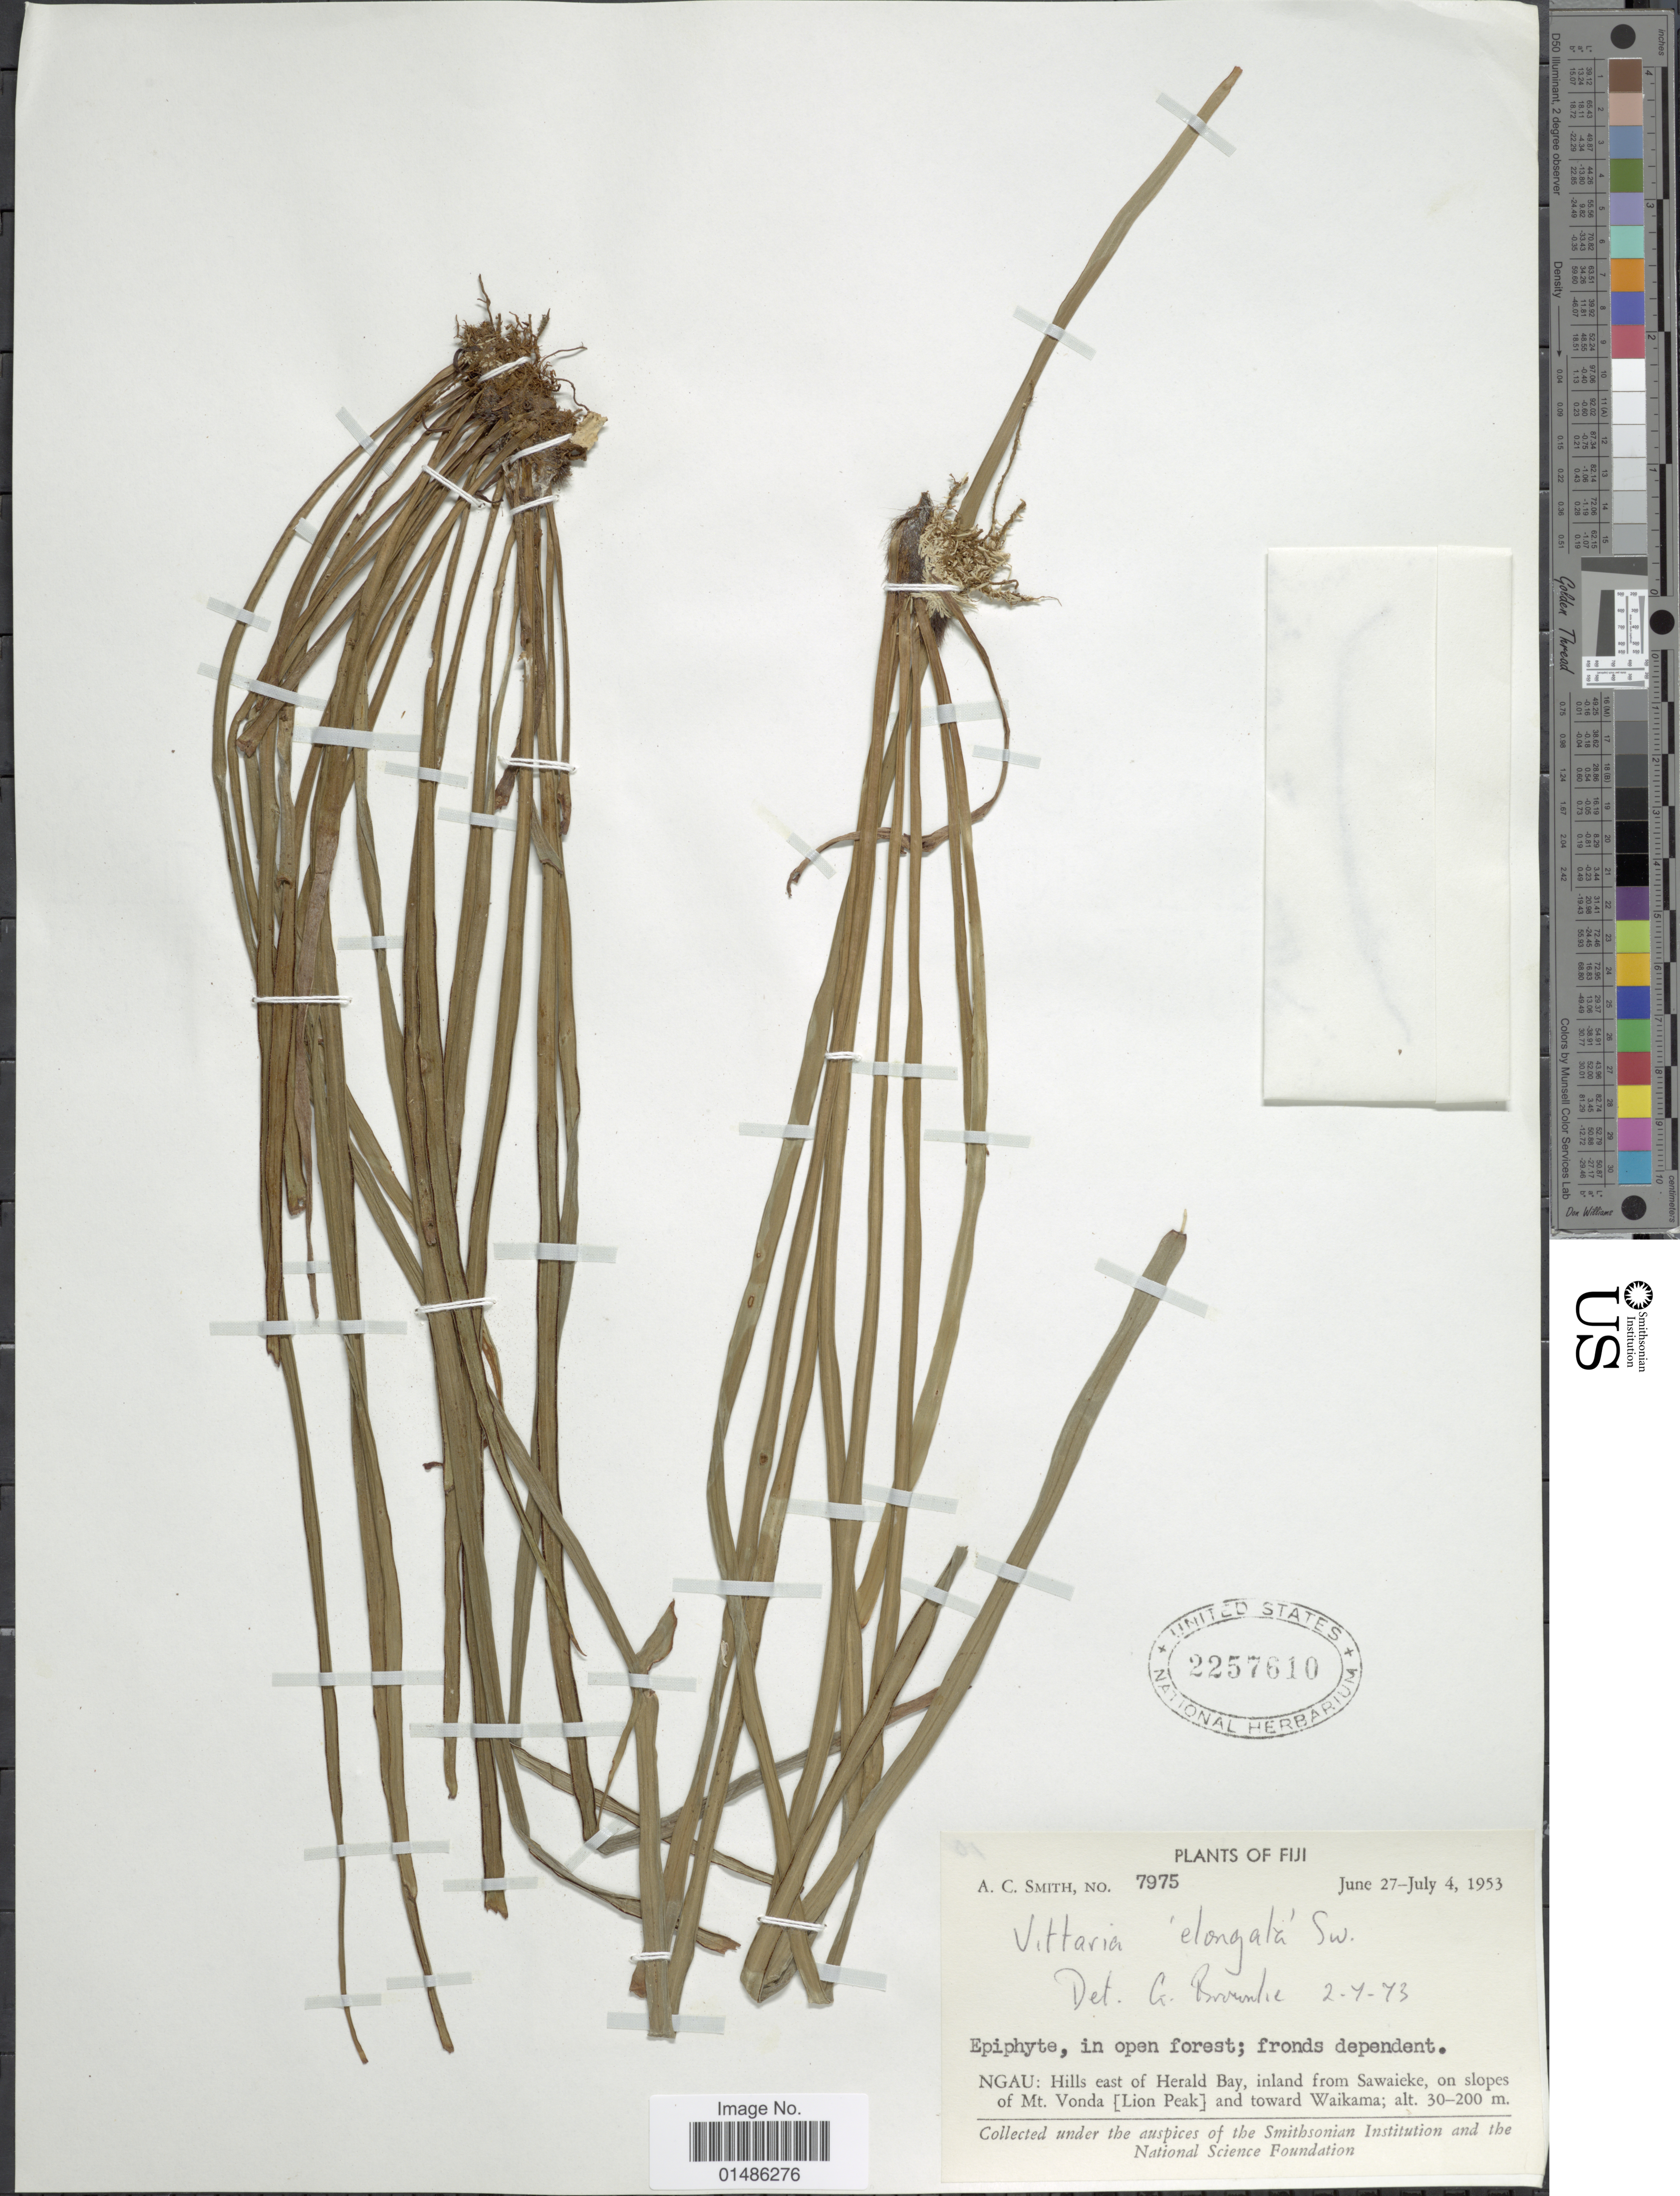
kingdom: Plantae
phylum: Tracheophyta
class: Polypodiopsida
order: Polypodiales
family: Pteridaceae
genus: Haplopteris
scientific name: Haplopteris elongata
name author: (Sw.) Crane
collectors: A. C. Smith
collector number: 7975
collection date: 1953-06-27/1953-07-04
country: Fiji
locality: Ngau: Hills east of Herald Bay, inland from Sawaieke, on slopes of Mt. Vonda [Lion Peak] and toward Waikama.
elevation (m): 30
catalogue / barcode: US 2257610